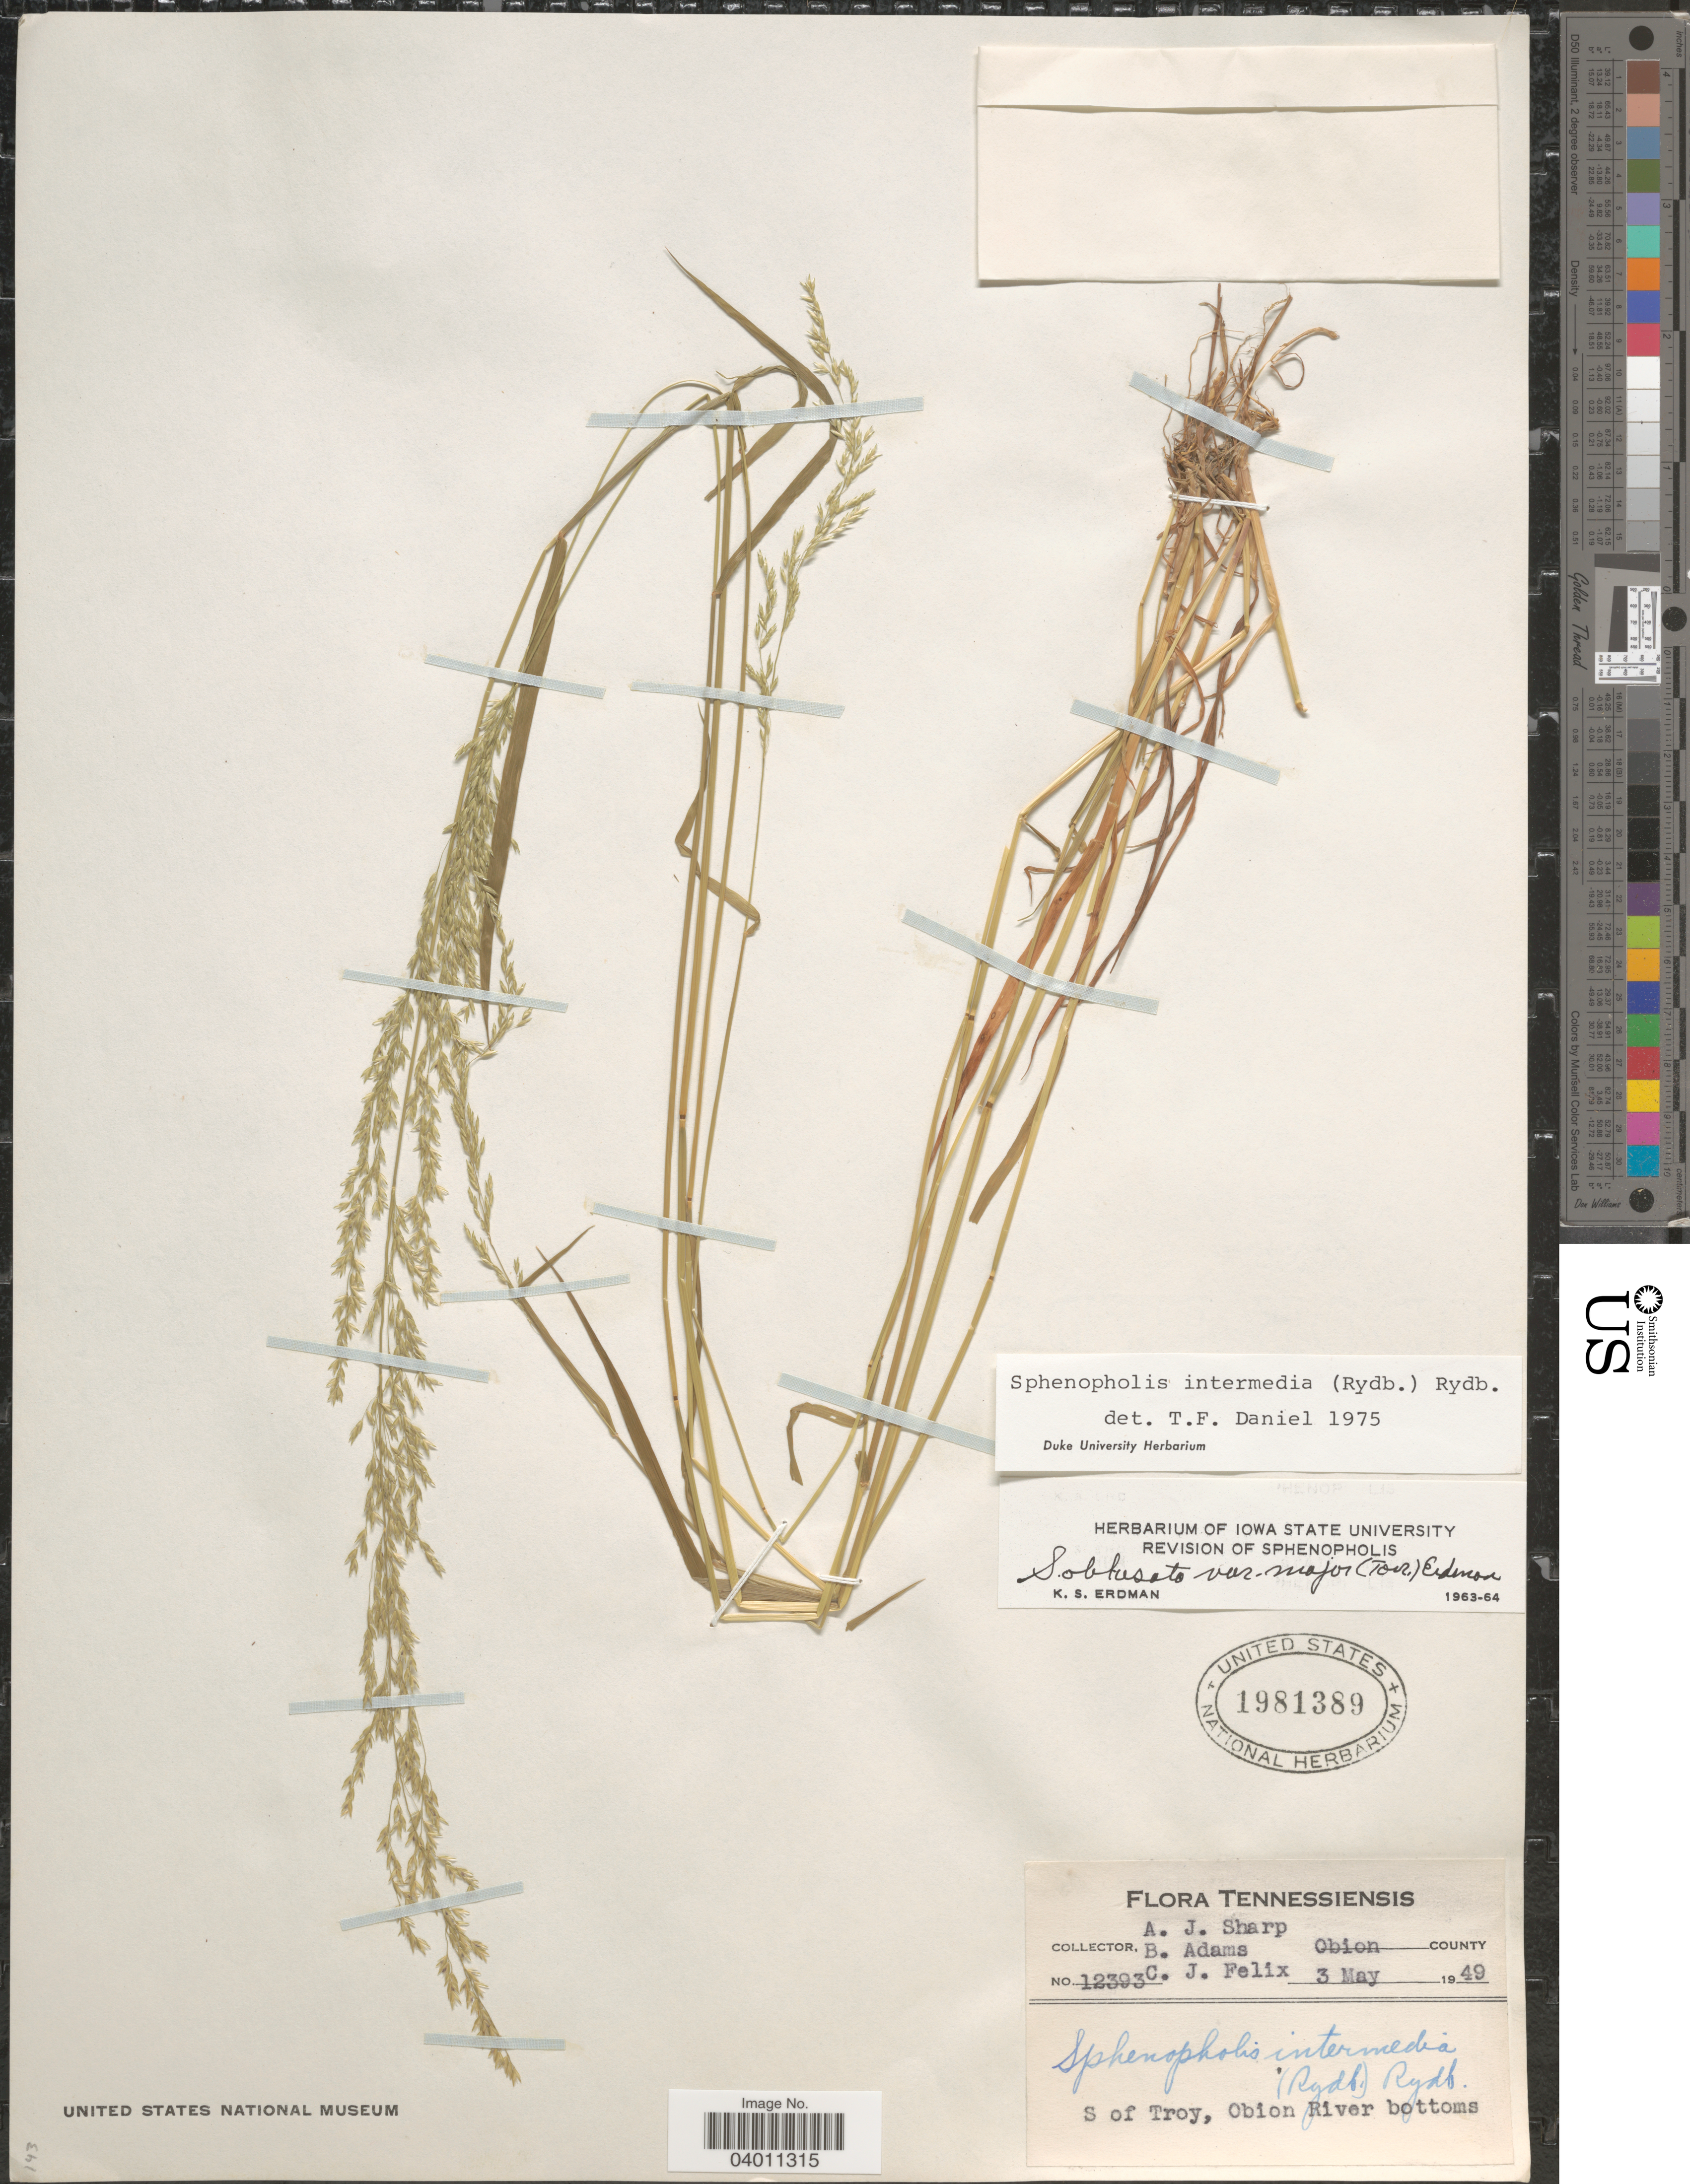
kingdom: Plantae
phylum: Tracheophyta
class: Liliopsida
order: Poales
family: Poaceae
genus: Sphenopholis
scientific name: Sphenopholis intermedia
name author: (Rydb.) Rydb.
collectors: A. J. Sharp, B. Adams & C. Felix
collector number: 12393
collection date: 1949-05-03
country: United States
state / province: Tennessee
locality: Tennessiensis. Obion County. S of Troy, Obion River bottoms.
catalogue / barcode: US 1981389